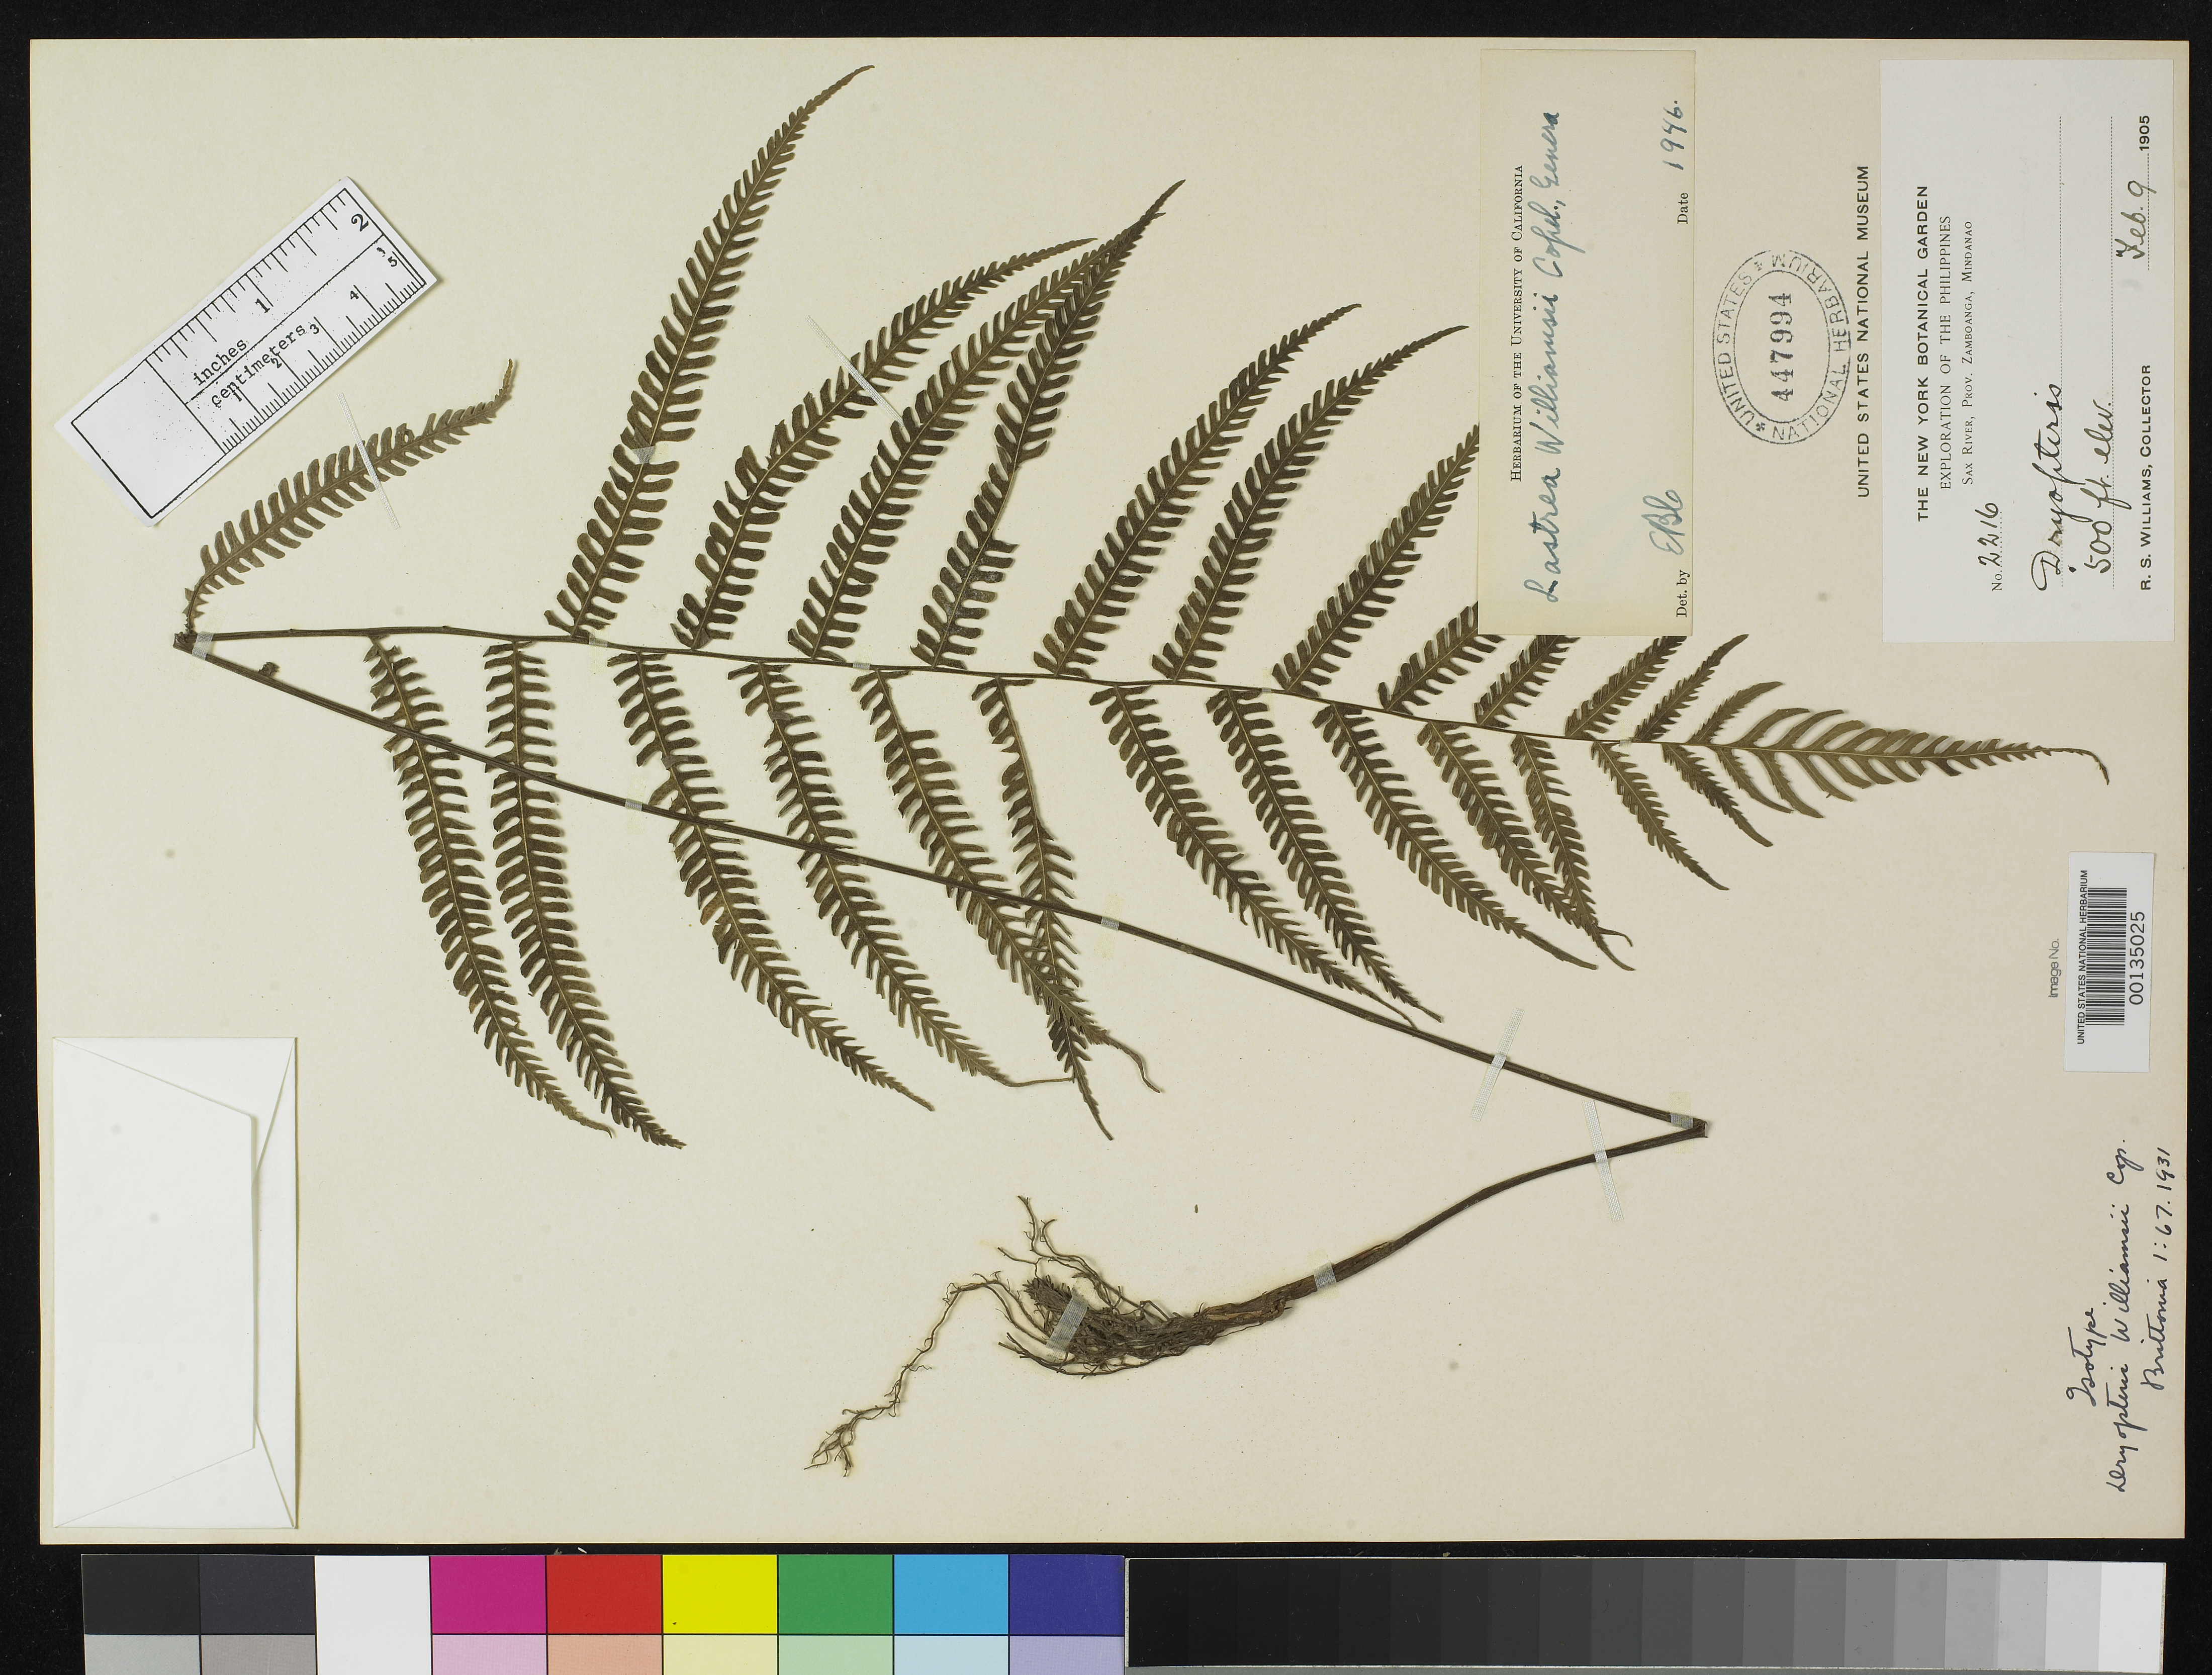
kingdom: Plantae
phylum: Tracheophyta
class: Polypodiopsida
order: Polypodiales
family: Dryopteridaceae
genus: Dryopteris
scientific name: Dryopteris williamsii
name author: Copel.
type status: Isotype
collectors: R. S. Williams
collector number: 2216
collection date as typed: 09 Feb 1906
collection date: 1906-02-09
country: Philippines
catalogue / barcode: US 447994